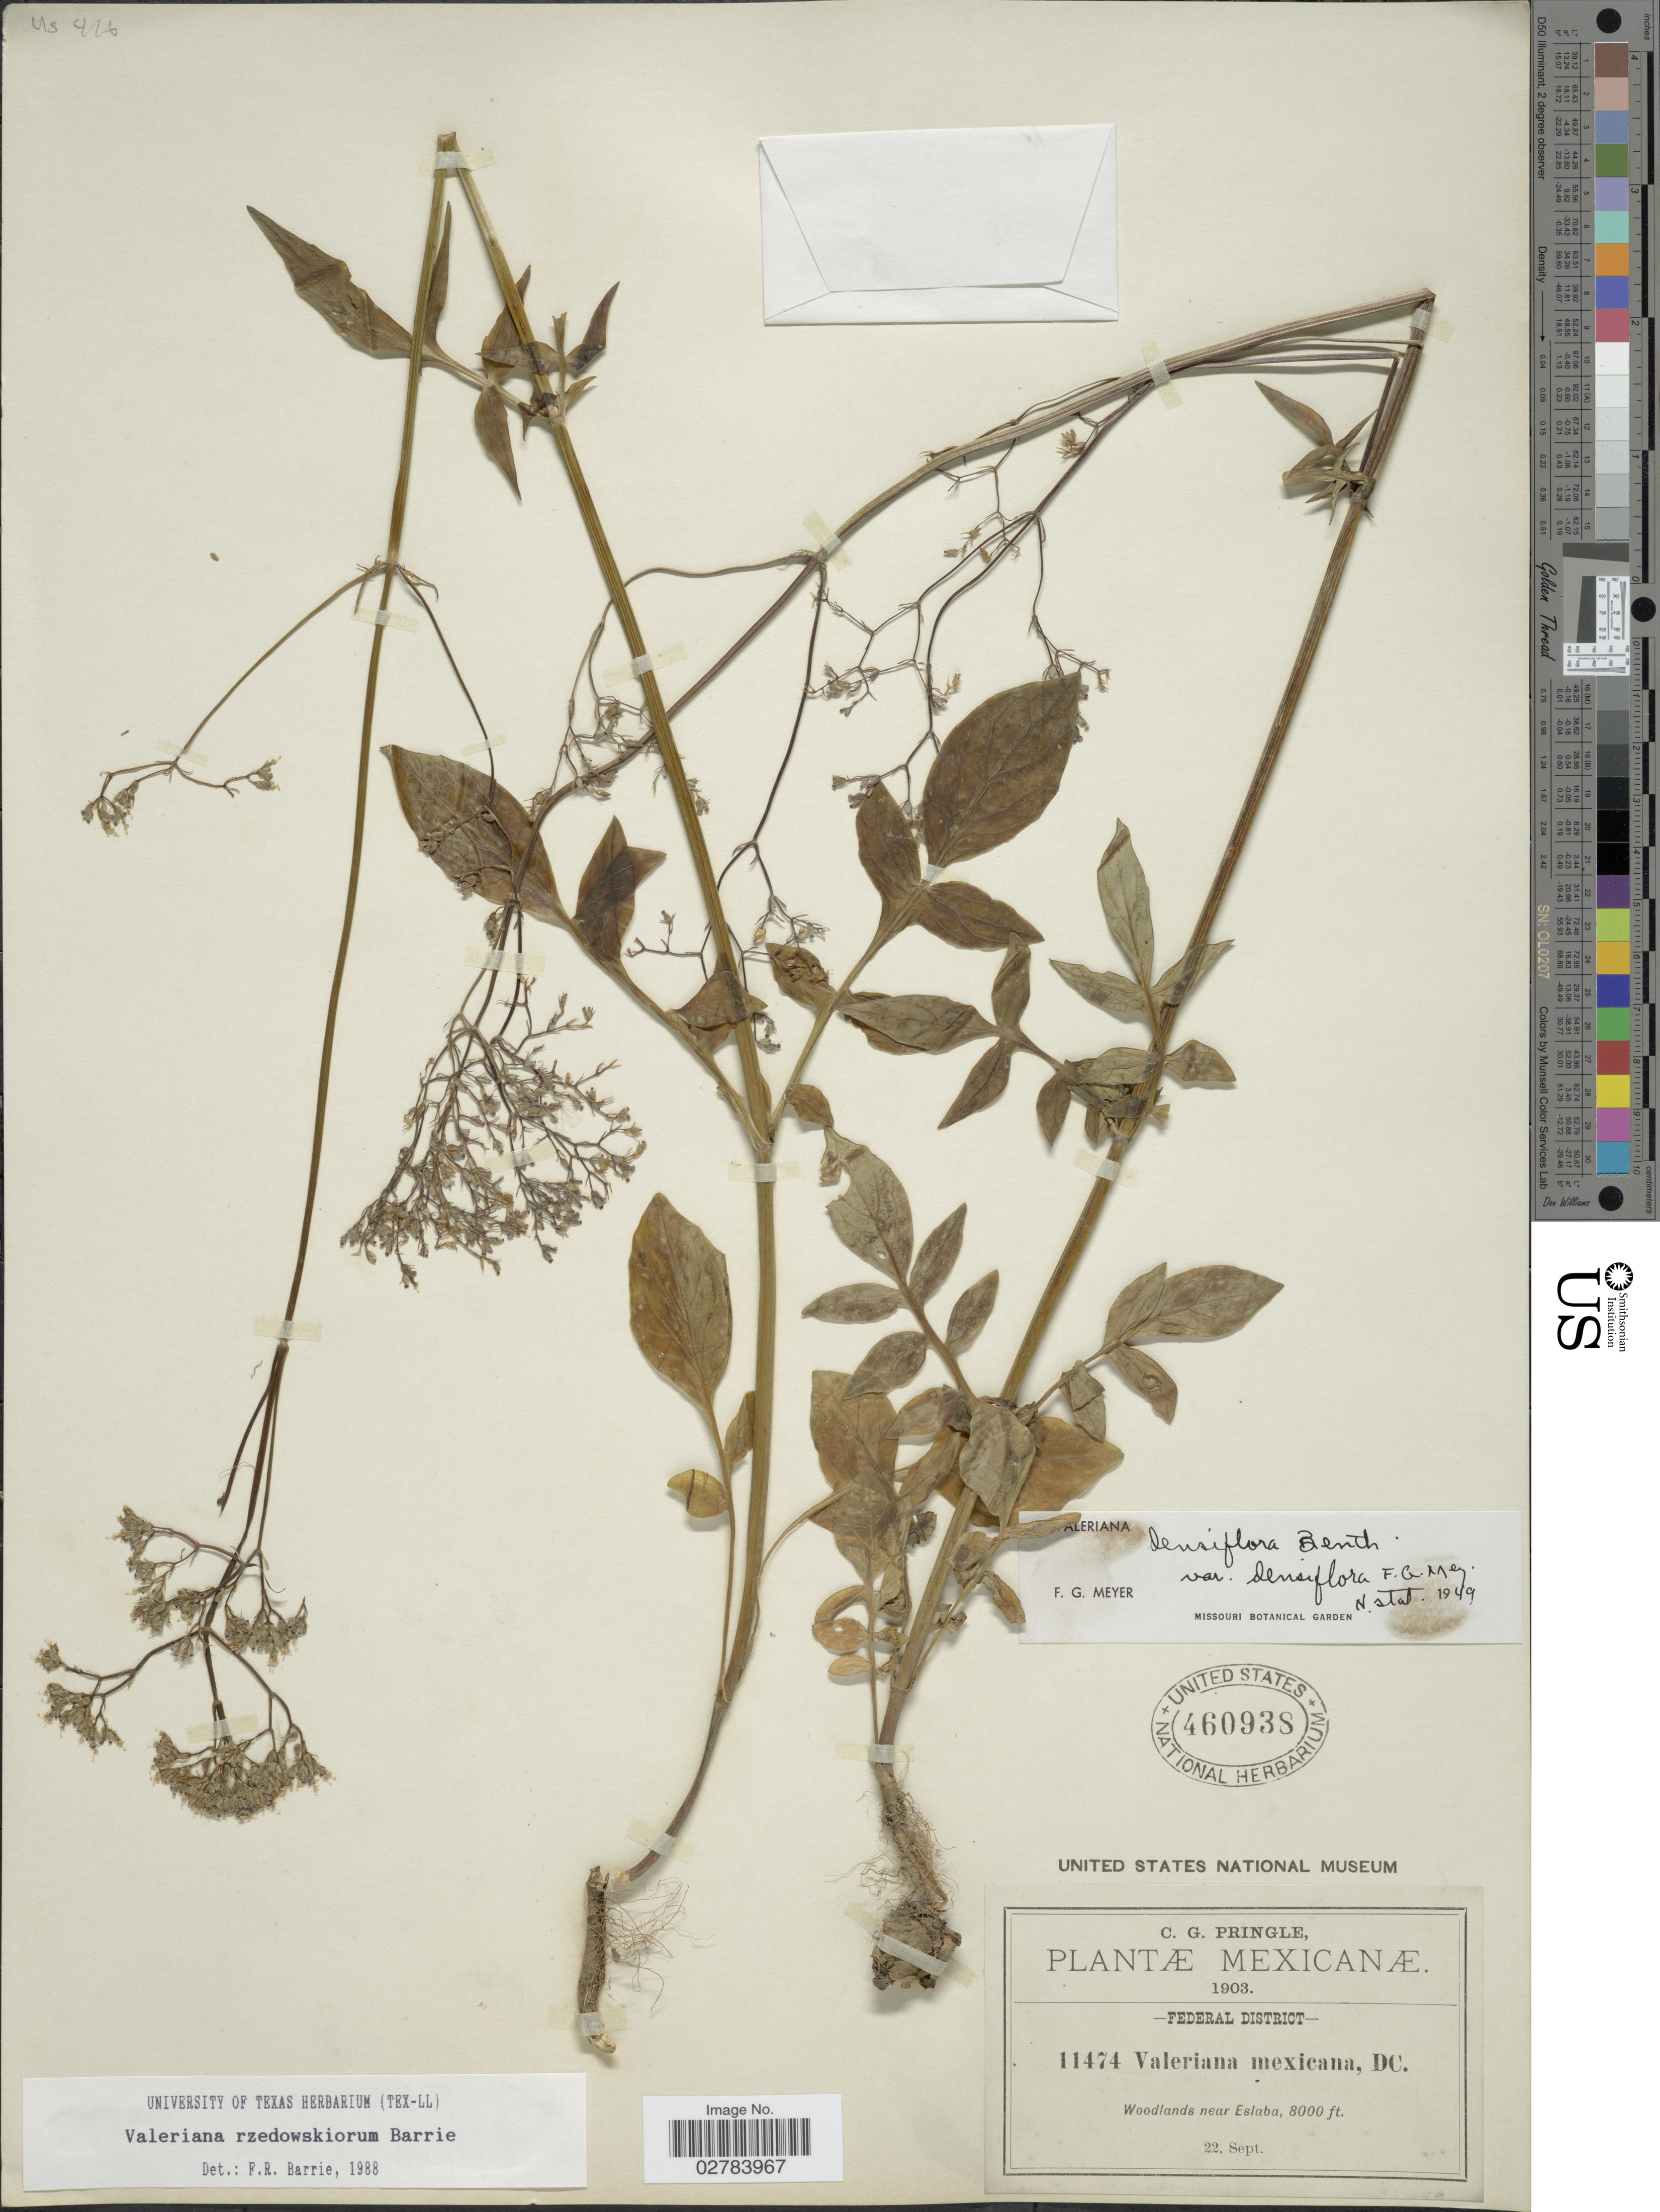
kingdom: Plantae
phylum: Tracheophyta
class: Magnoliopsida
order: Dipsacales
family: Caprifoliaceae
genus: Valeriana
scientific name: Valeriana rzedowskiorum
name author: Barrie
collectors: C. G. Pringle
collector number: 11474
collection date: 1903-09-22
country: Mexico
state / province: Distrito Federal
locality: Woodlands near Eslaba.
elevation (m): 2438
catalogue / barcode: US 460938